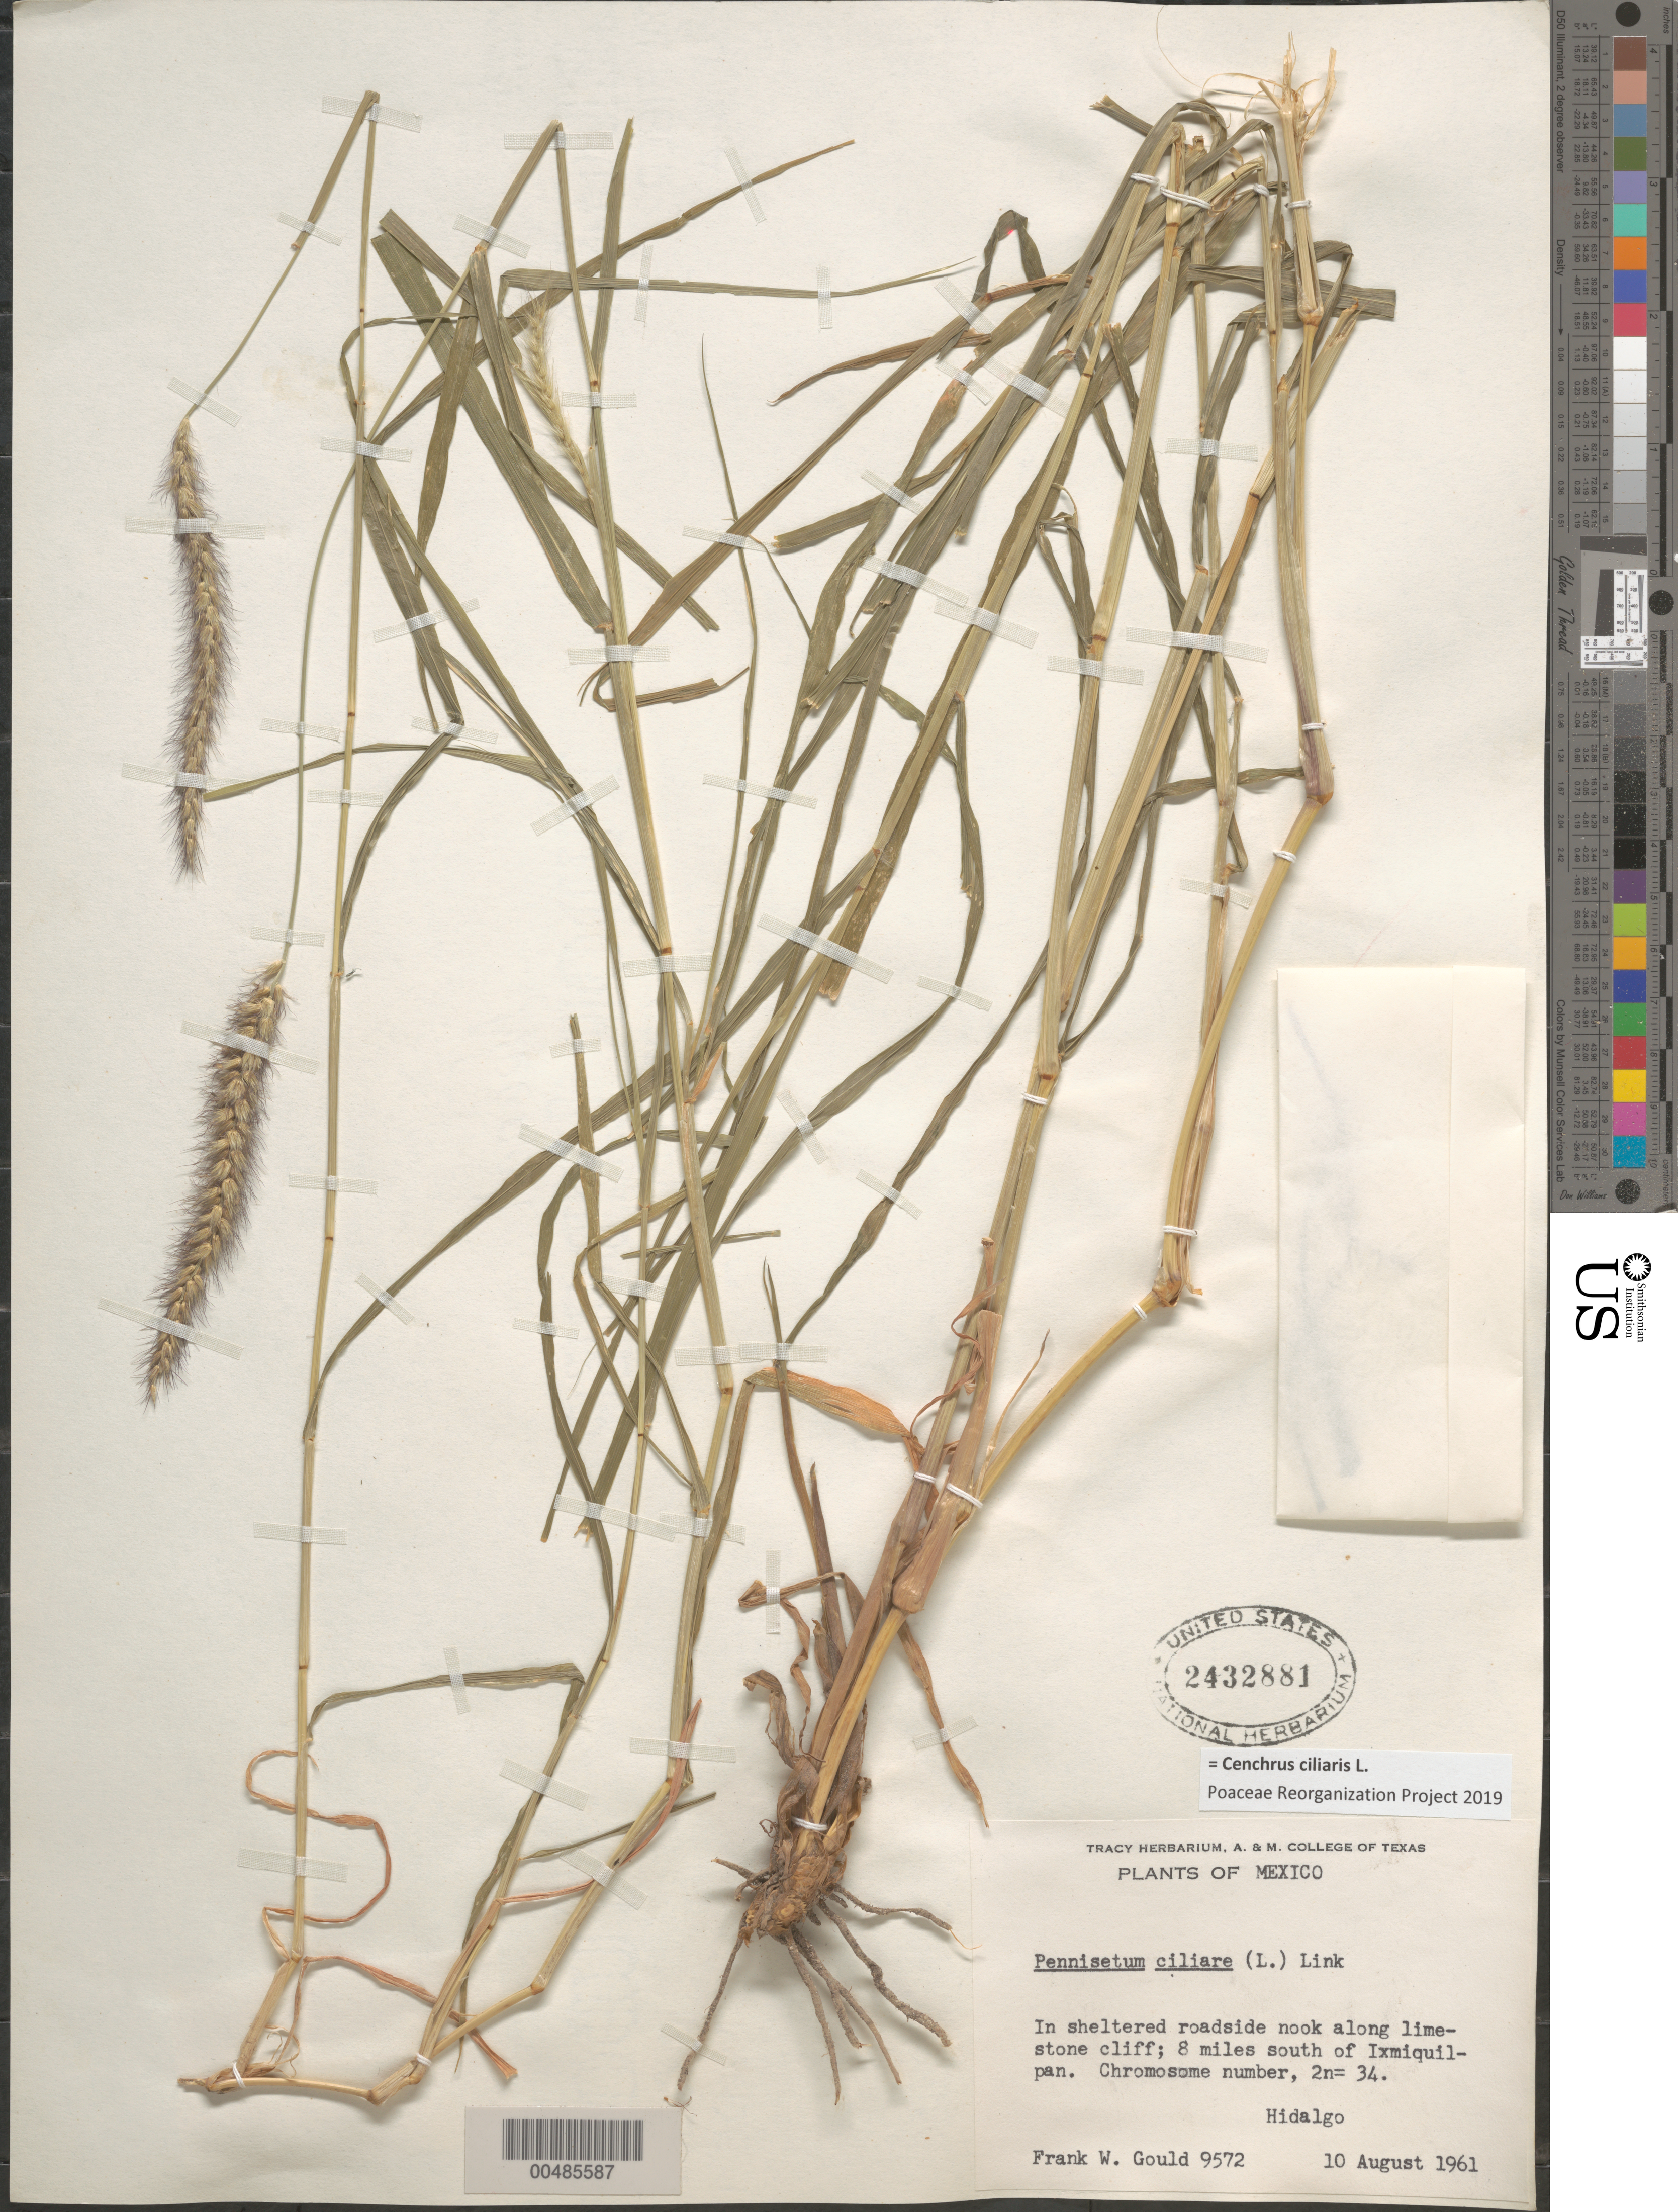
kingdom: Plantae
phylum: Tracheophyta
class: Liliopsida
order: Poales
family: Poaceae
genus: Cenchrus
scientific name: Cenchrus ciliaris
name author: L.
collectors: F. W. Gould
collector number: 9572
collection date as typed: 10 Aug 1961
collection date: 1961-08-10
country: Mexico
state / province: Hidalgo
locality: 8 mi S of Ixmiquilpan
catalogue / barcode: US 2432881